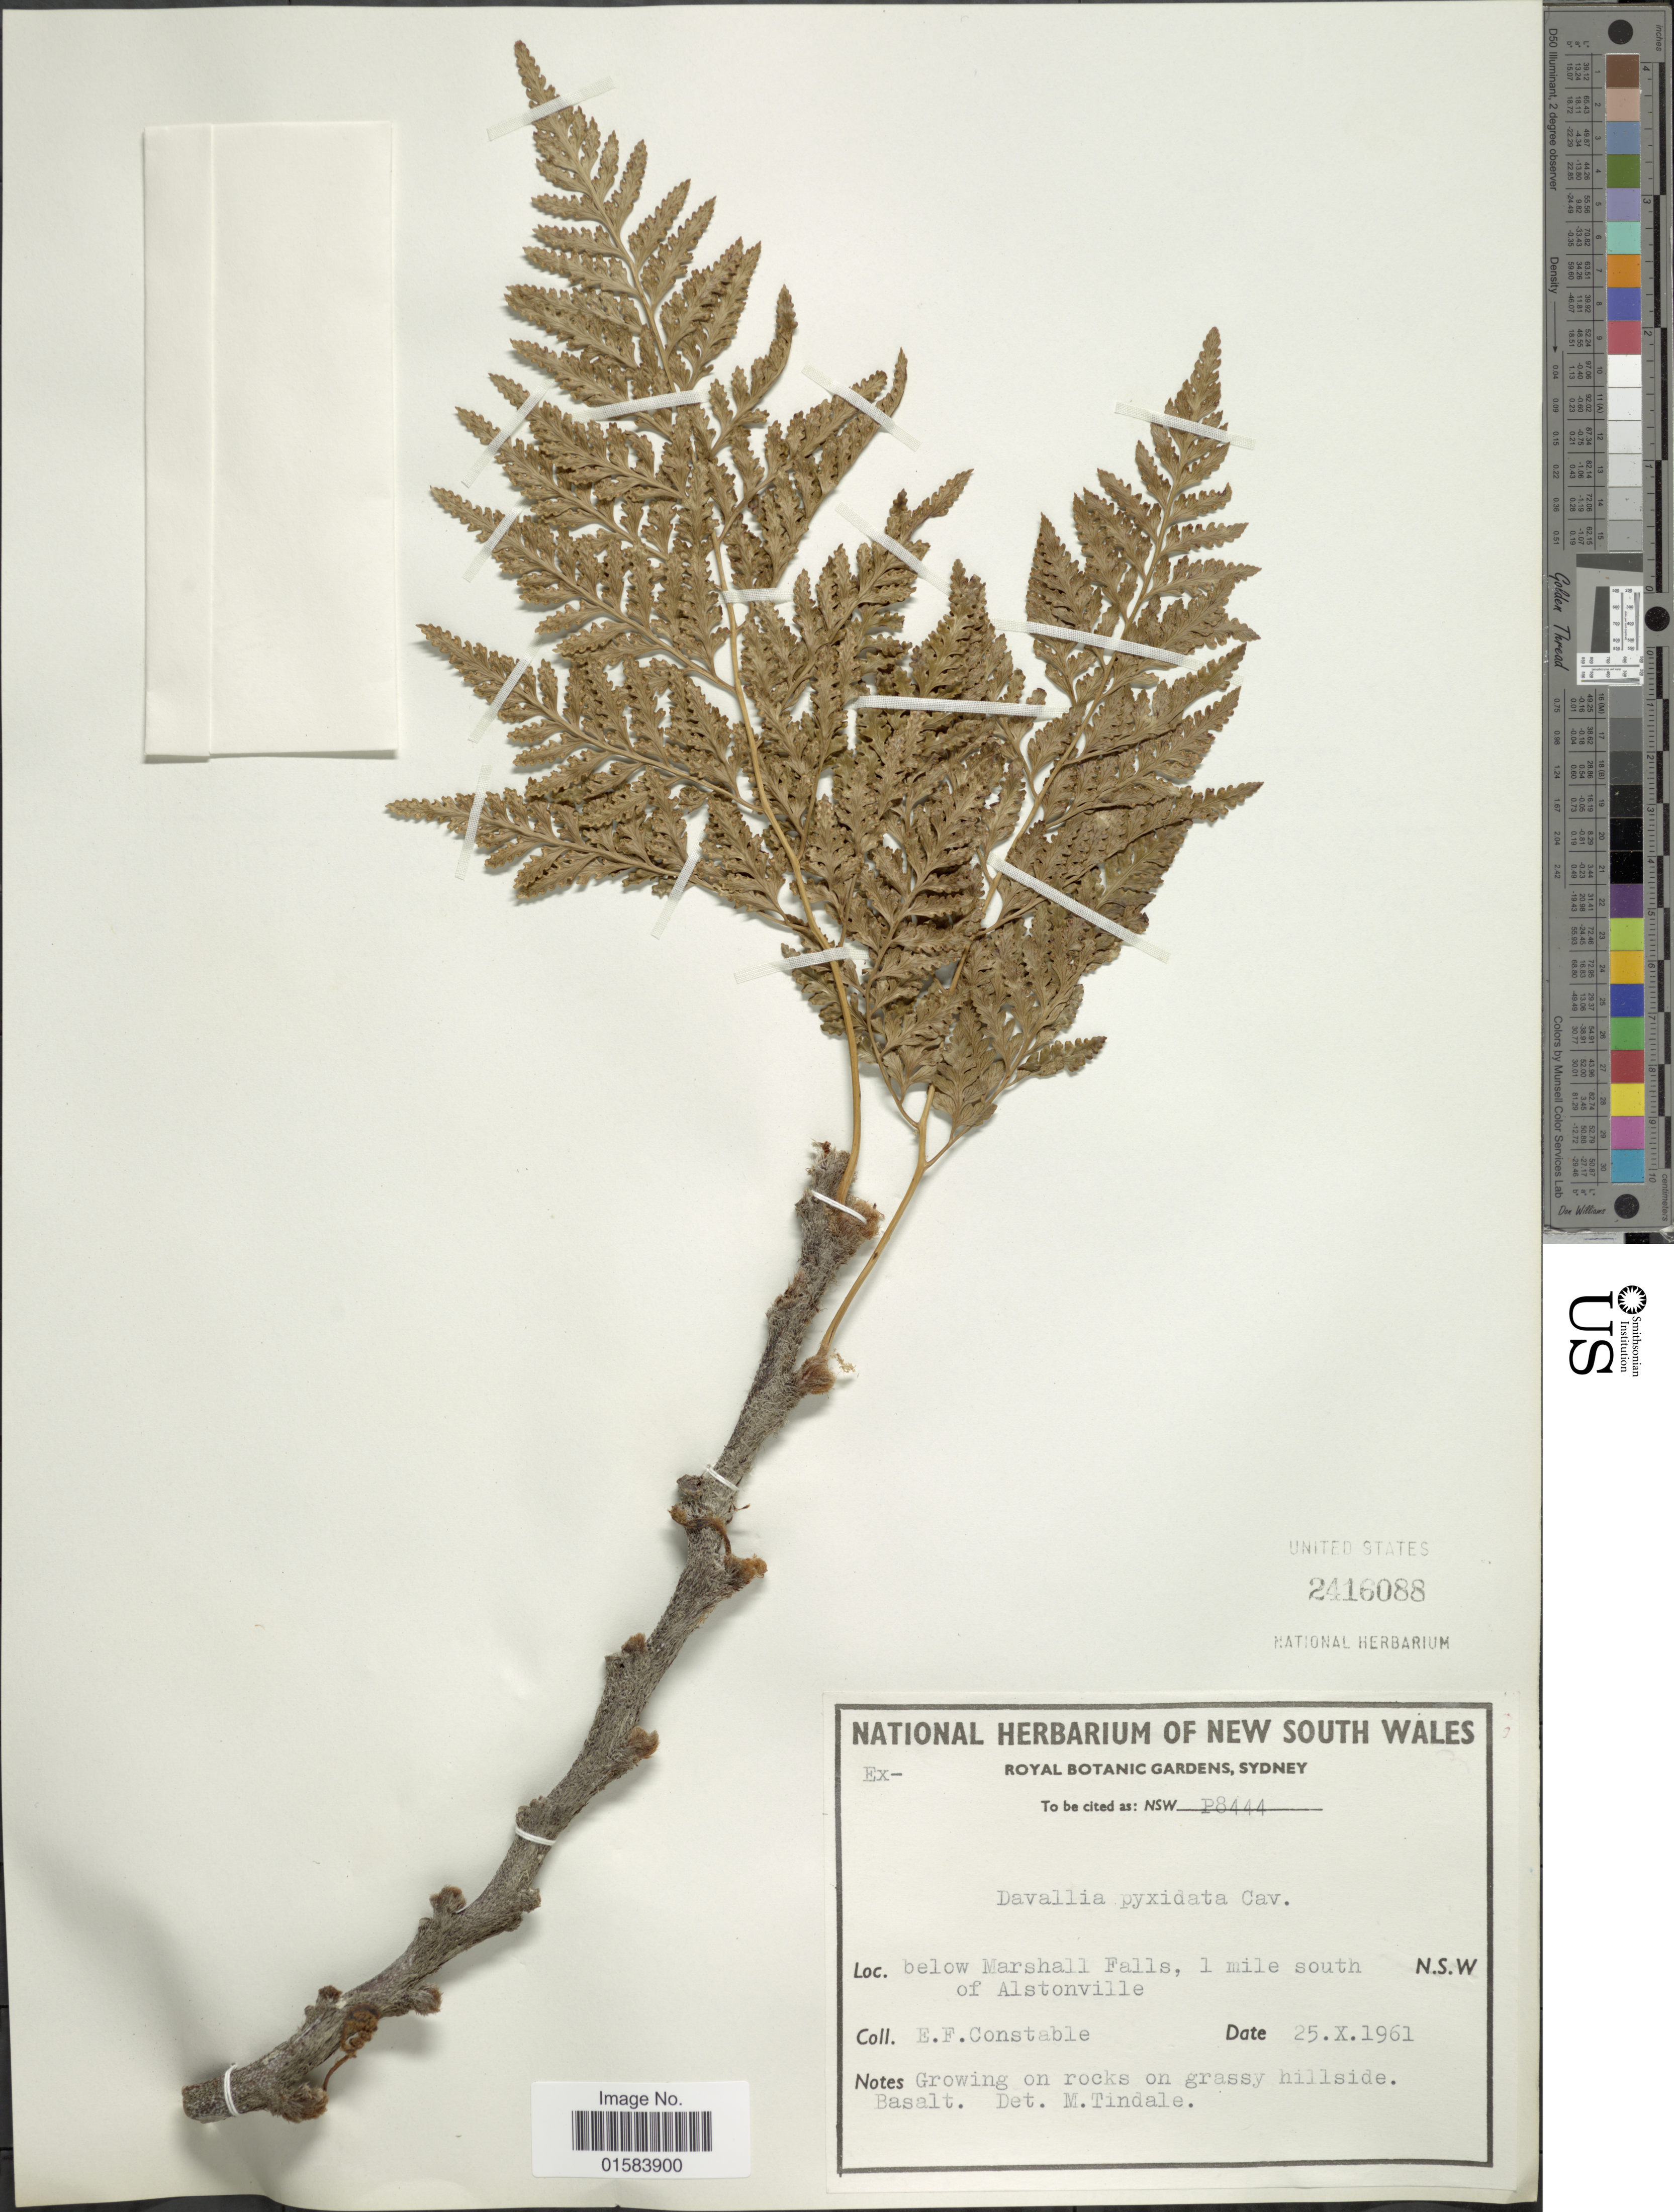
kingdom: Plantae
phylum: Tracheophyta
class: Polypodiopsida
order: Polypodiales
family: Davalliaceae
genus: Davallia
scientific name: Davallia solida var. pyxidata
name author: (Cav.) Noot.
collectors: E. F. Constable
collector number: P8444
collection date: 1961-10-25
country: Australia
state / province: New South Wales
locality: Below Marshall Falls, 1 mile south of Alstonville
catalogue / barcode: US 2416088